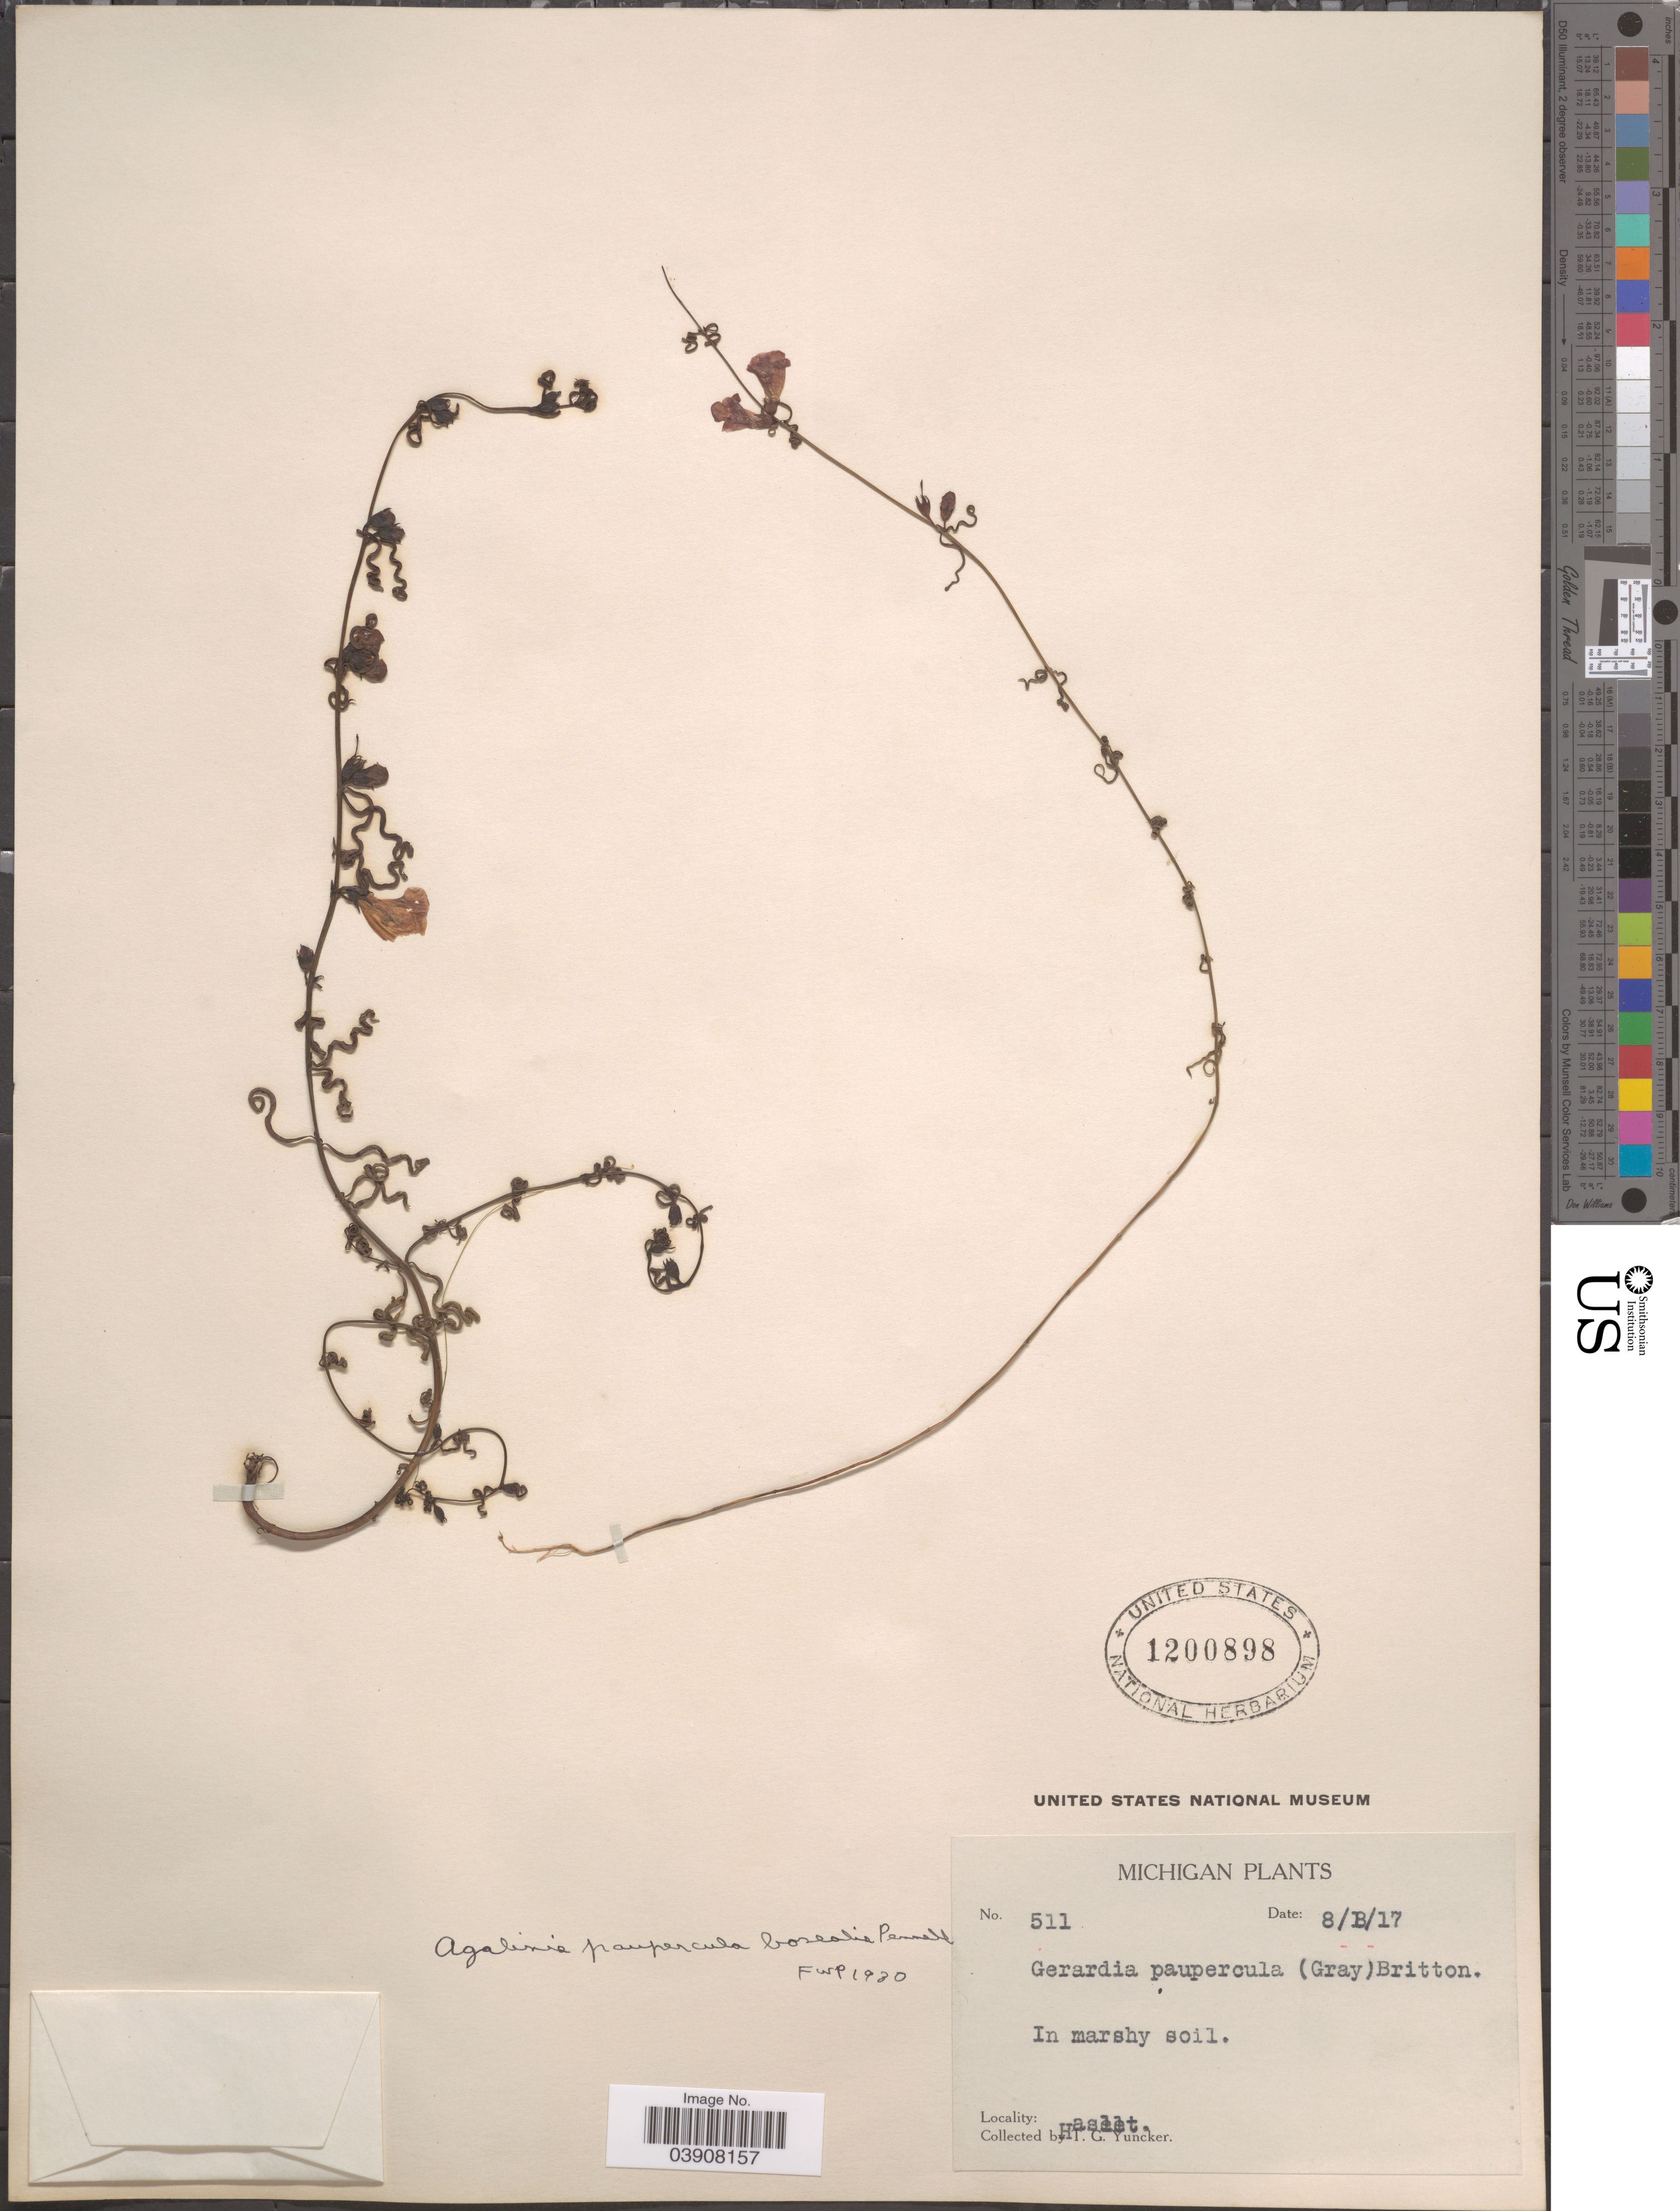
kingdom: Plantae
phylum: Tracheophyta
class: Magnoliopsida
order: Lamiales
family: Orobanchaceae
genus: Agalinis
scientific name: Agalinis paupercula var. borealis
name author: Pennell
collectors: T. G. Yuncker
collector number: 511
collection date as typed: Transcribed d/m/y: 18/8/17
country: United States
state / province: Michigan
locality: Haslett.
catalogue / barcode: US 1200898